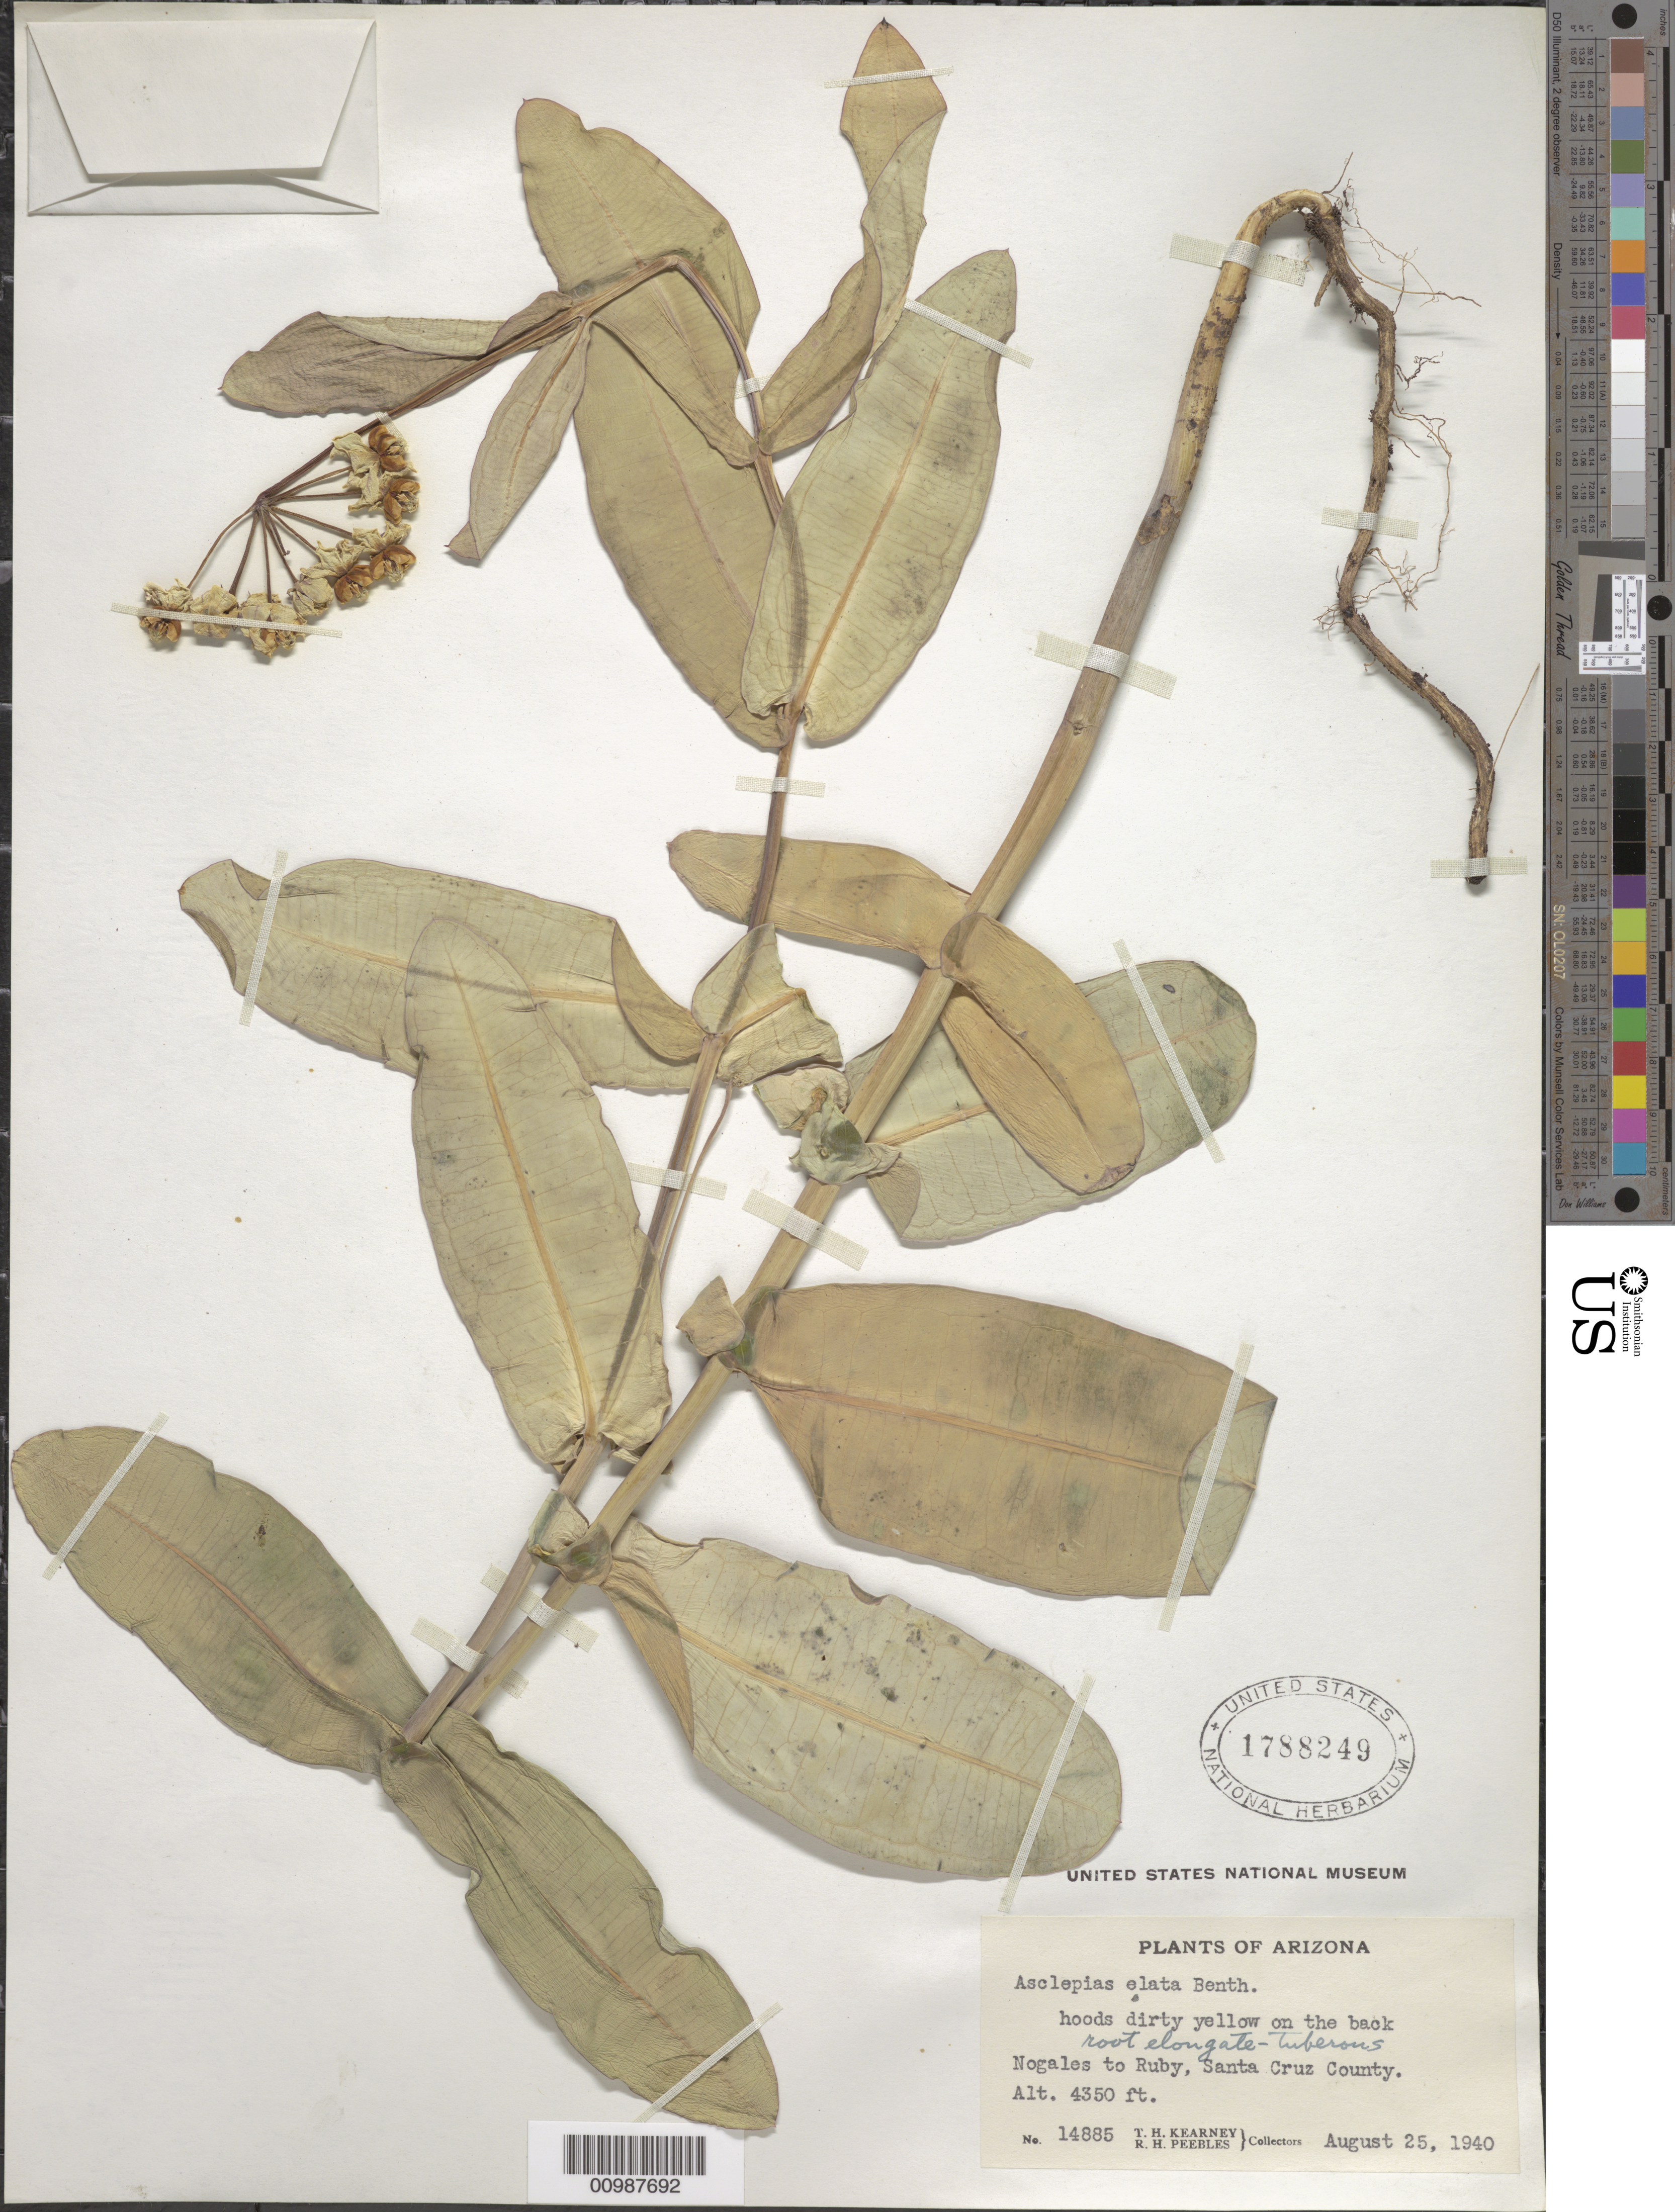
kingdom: Plantae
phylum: Tracheophyta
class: Magnoliopsida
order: Gentianales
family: Apocynaceae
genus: Asclepias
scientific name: Asclepias elata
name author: Benth.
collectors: T. H. Kearney & R. H. Peebles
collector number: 14885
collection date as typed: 25 Aug 1940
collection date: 1940-08-25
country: United States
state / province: Arizona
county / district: Santa Cruz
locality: Nogales to Ruby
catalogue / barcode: US 1788249